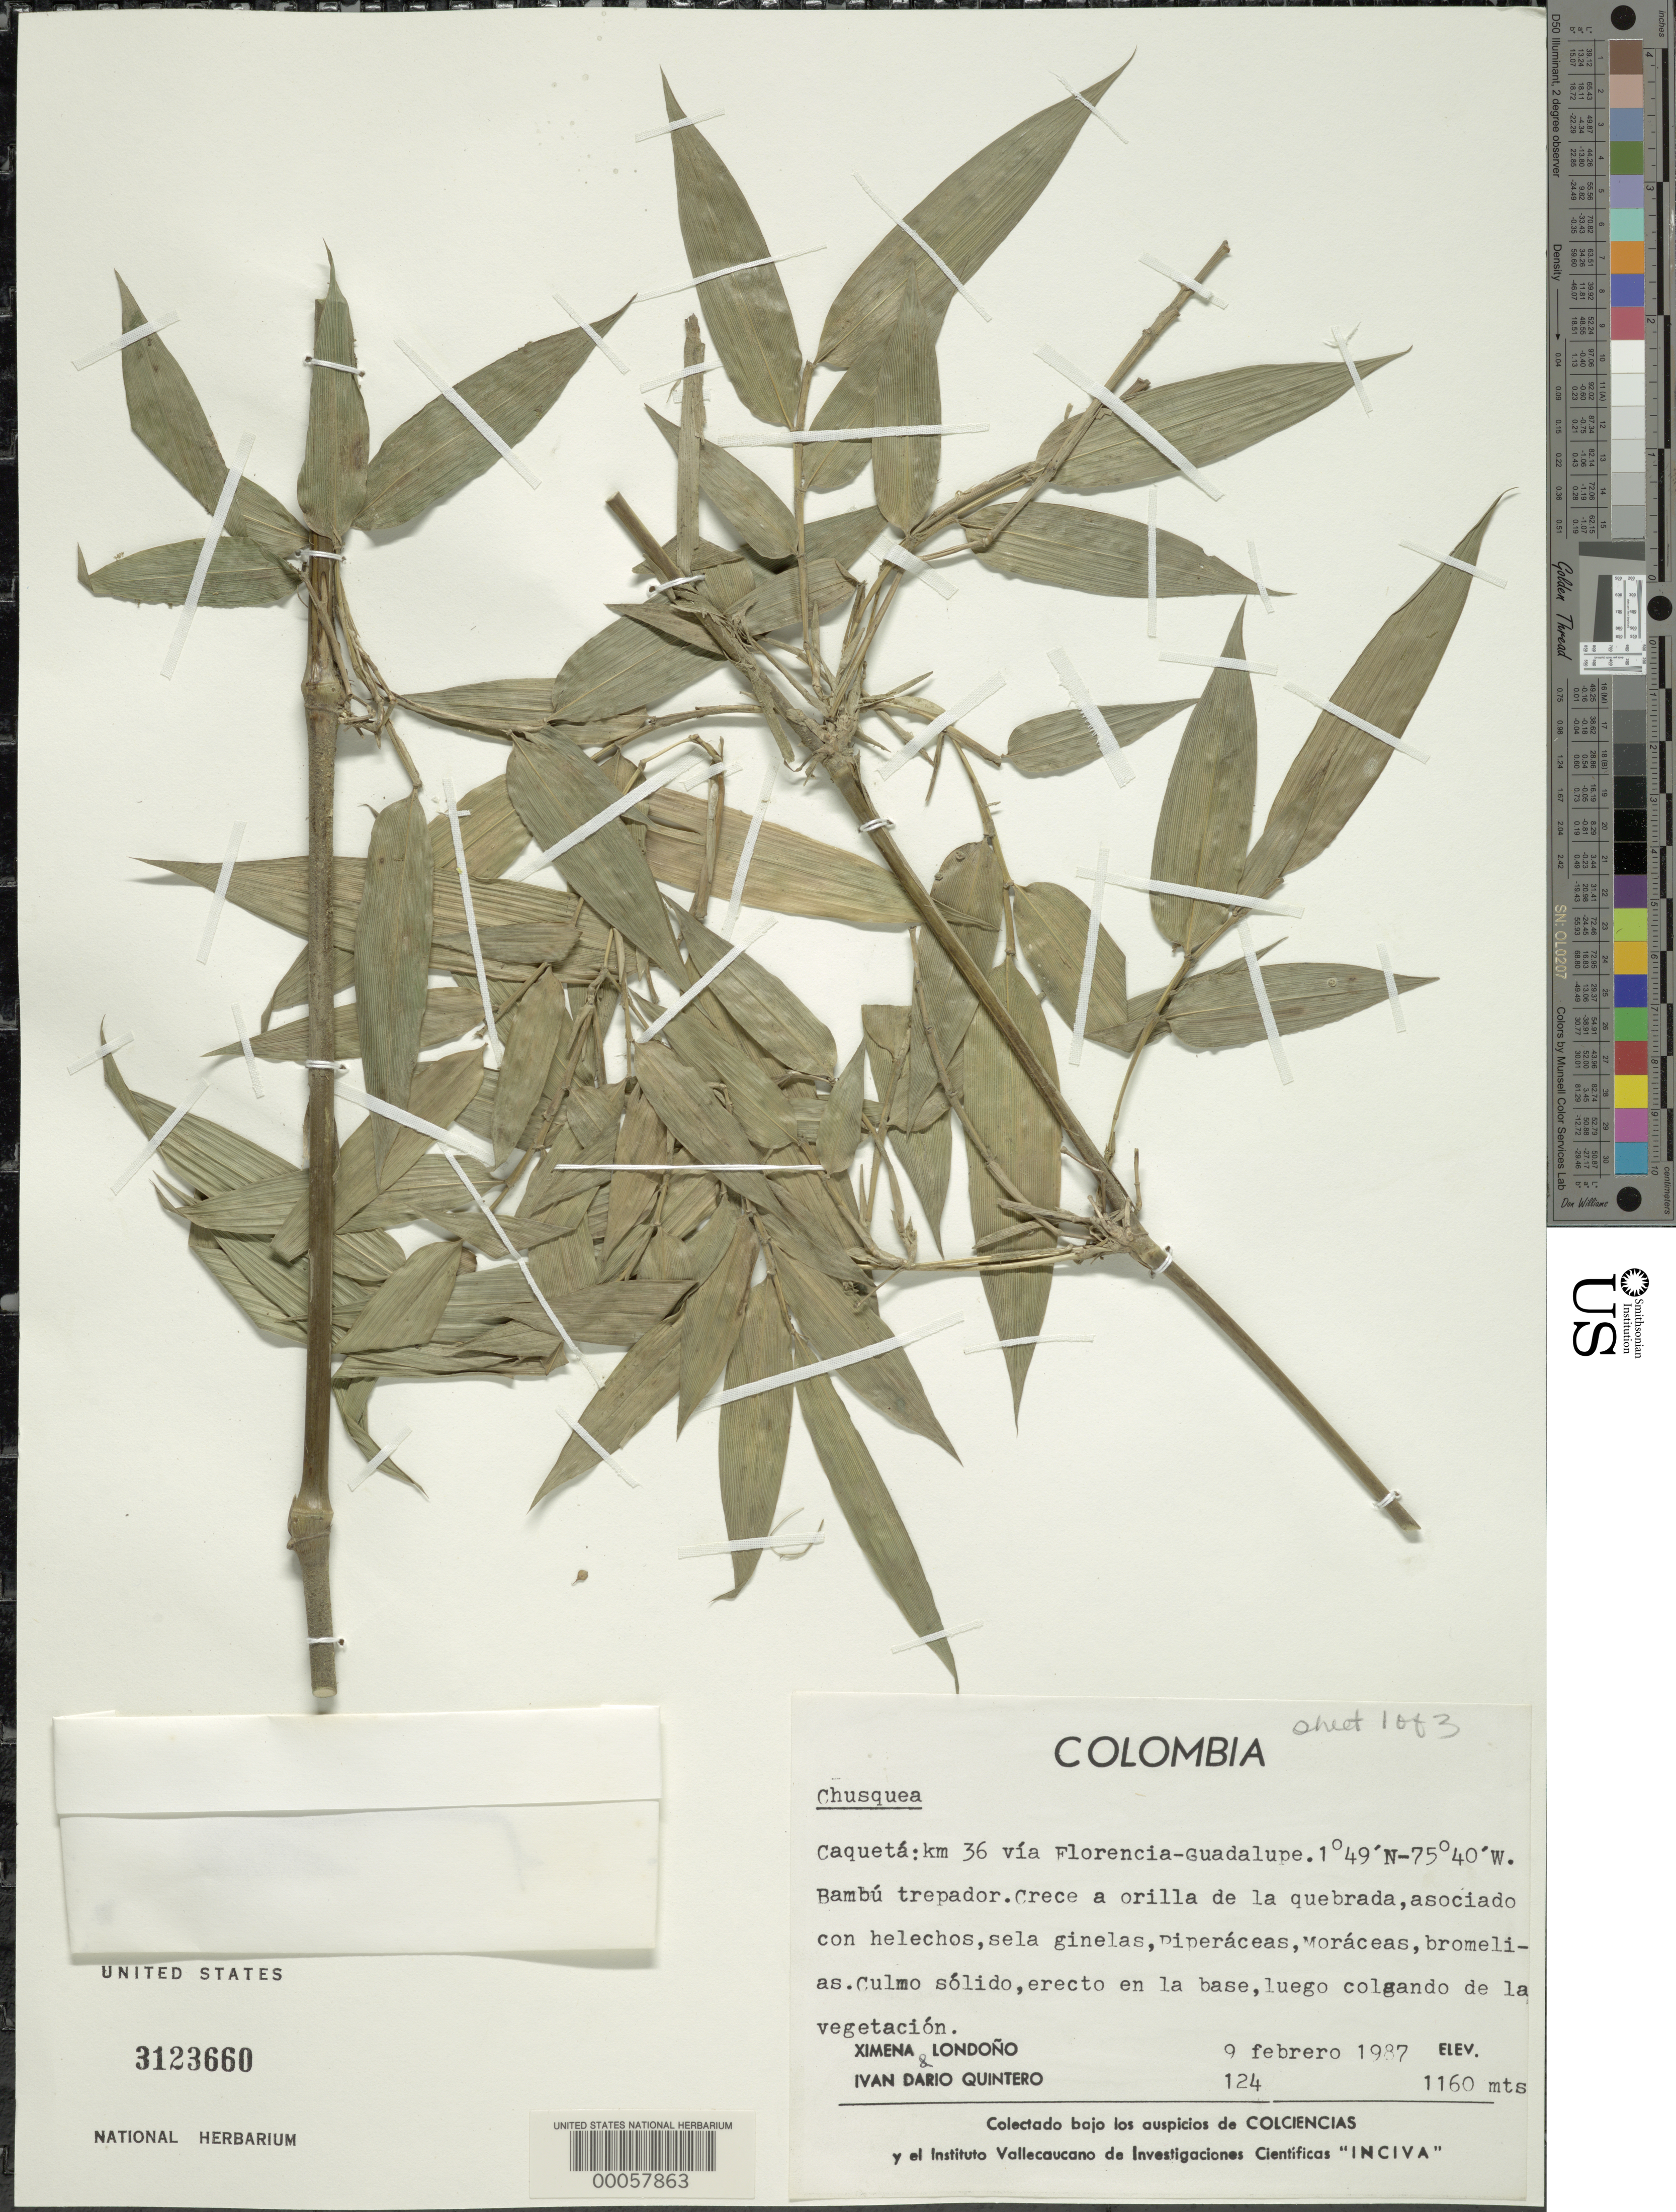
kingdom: Plantae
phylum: Tracheophyta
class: Liliopsida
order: Poales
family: Poaceae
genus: Chusquea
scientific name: Chusquea sp.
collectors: X. Londoño & I. Quintero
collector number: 124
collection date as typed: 09 Feb 1987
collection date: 1987-02-09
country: Colombia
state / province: Caquetá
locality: Km 36 of the Florencia-Guadalupe road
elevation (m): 1160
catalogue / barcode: US 3123660